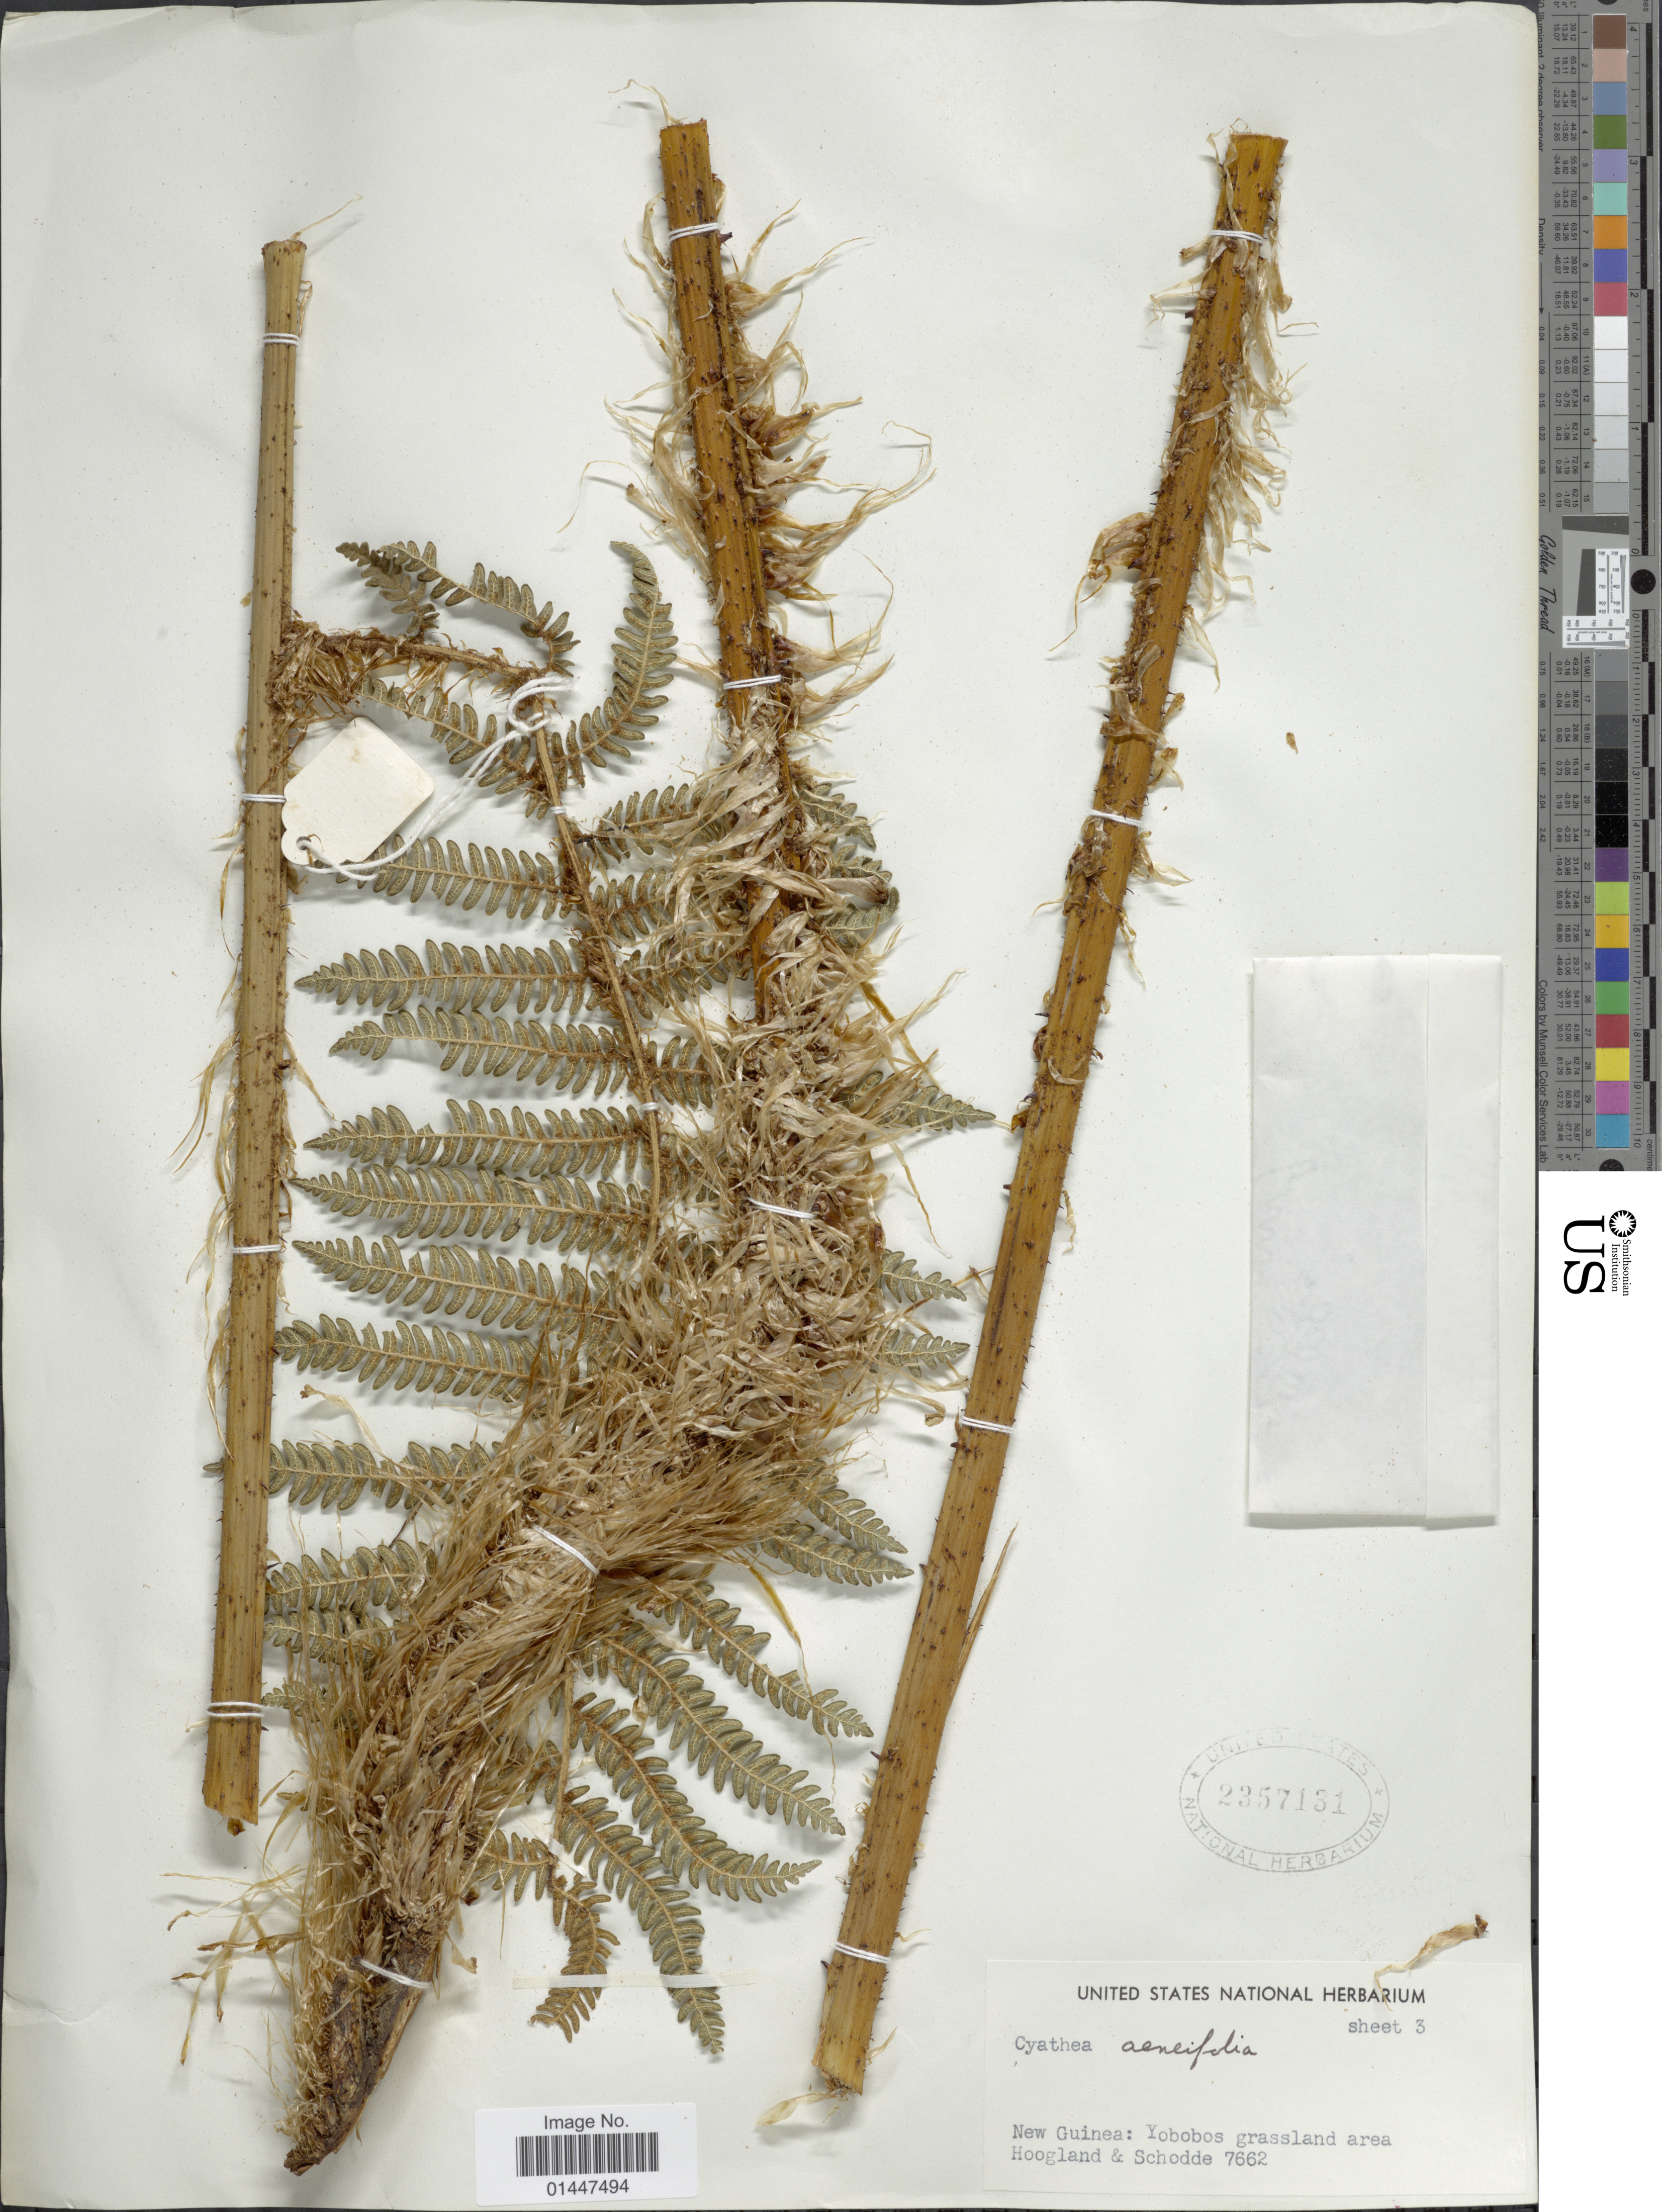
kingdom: Plantae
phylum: Tracheophyta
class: Polypodiopsida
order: Cyatheales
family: Cyatheaceae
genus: Sphaeropteris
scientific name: Sphaeropteris aeneifolia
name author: (Alderw.) R.M. Tryon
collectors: R. D. Hoogland & Schodde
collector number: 7662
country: Papua New Guinea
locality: New Guinea: Yobobos grassland area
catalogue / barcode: US 2357131